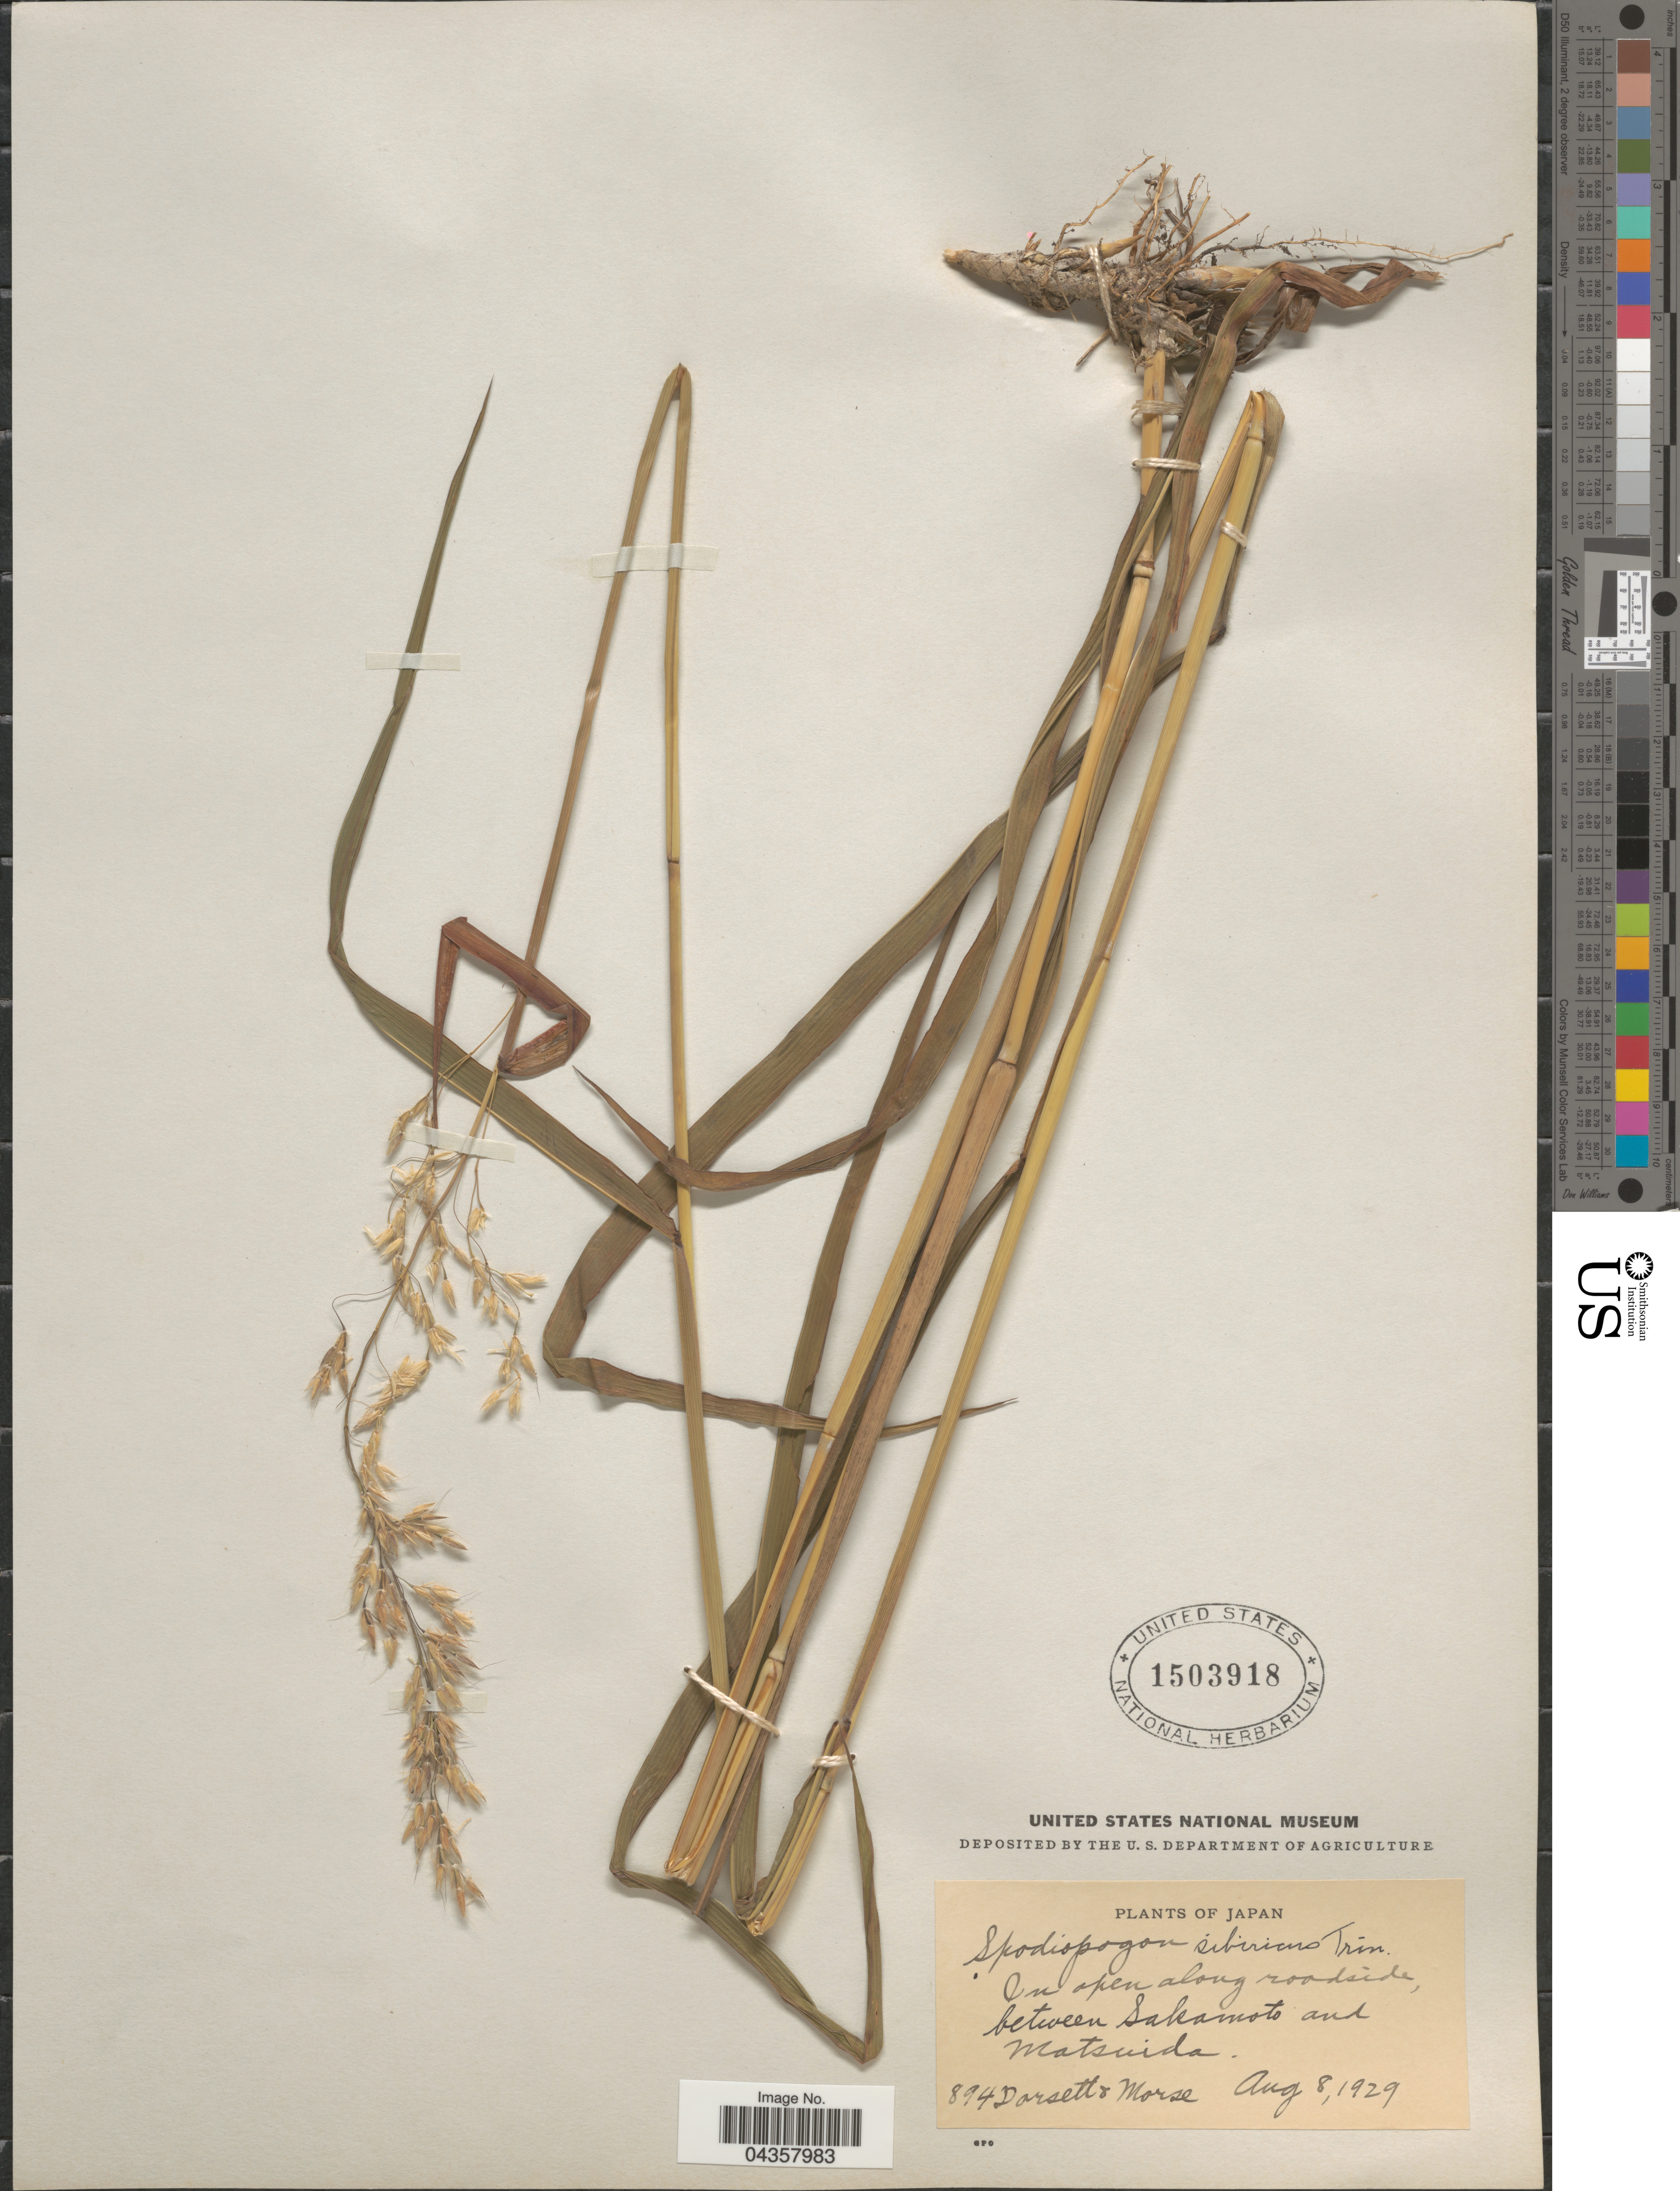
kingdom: Plantae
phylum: Tracheophyta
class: Liliopsida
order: Poales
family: Poaceae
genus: Spodiopogon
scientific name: Spodiopogon sibiricus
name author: Trin.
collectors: -- Dorsett & -. Morse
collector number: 894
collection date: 1929-08-08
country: Japan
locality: On open along roadside, between Sakamoto and Matsuida.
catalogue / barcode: US 1503918